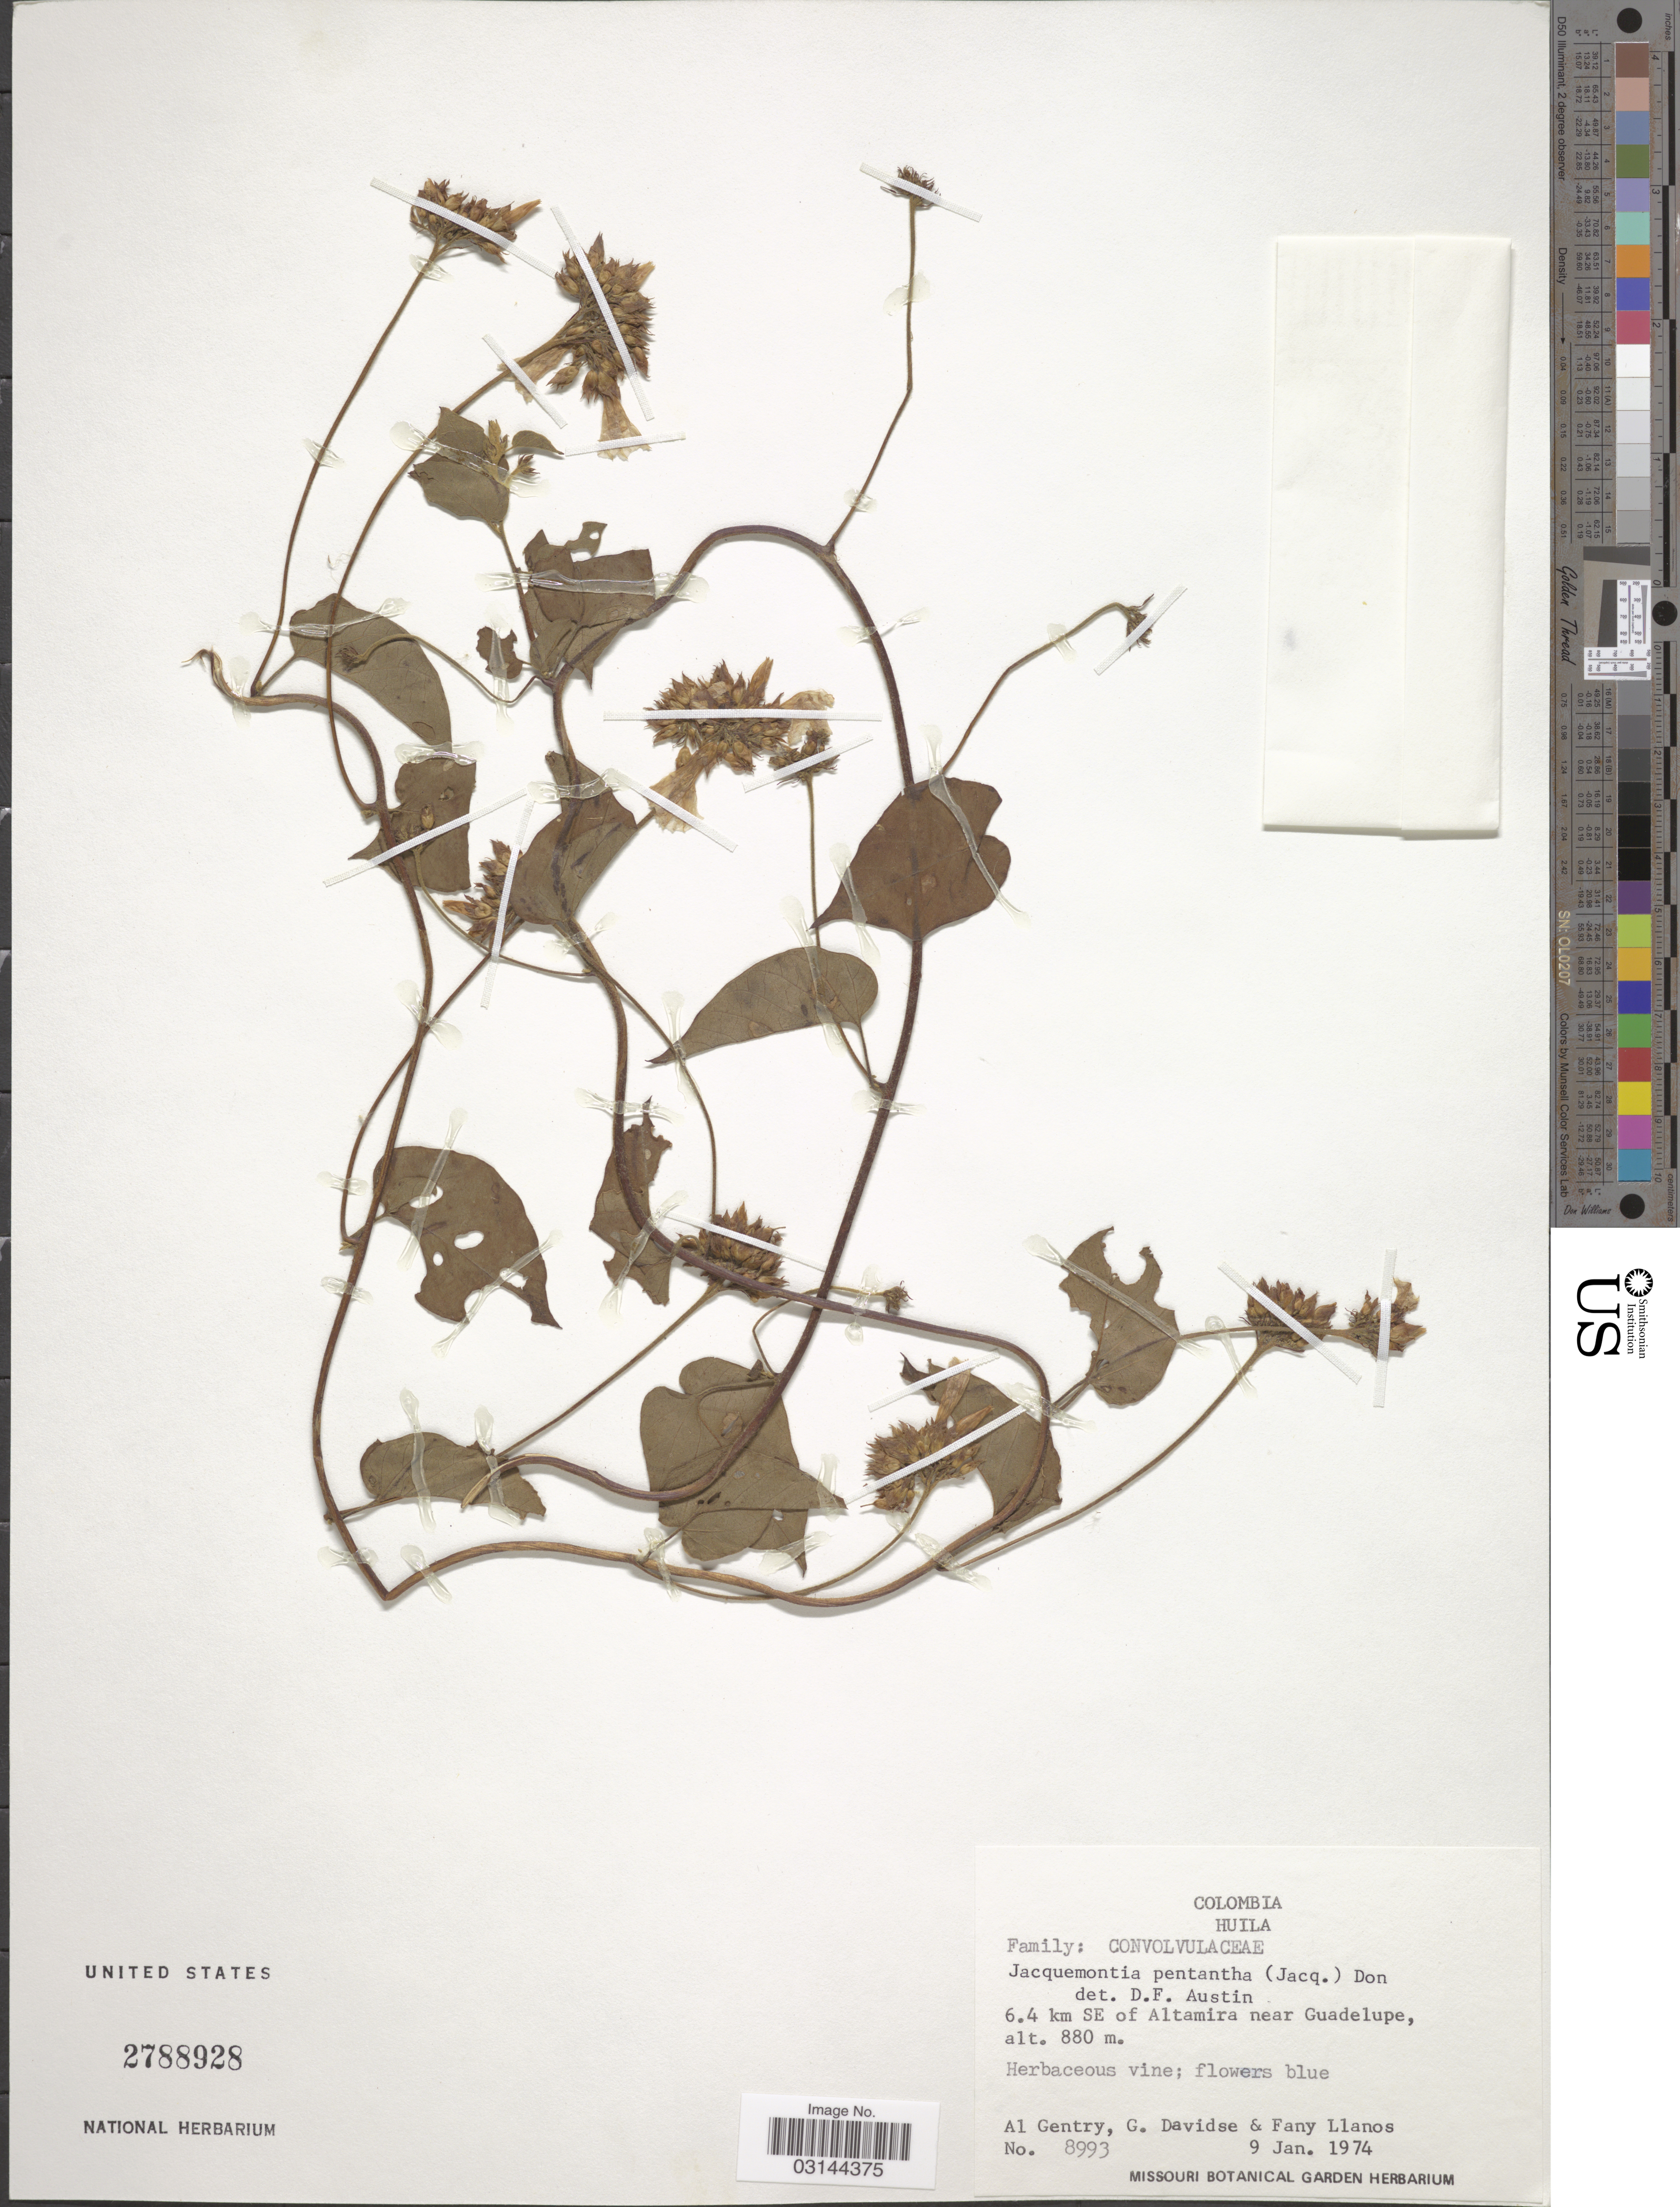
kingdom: Plantae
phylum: Tracheophyta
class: Magnoliopsida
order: Solanales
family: Convolvulaceae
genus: Jacquemontia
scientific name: Jacquemontia pentanthos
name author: (Jacq.) G. Don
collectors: A. H. Gentry, G. Davidse & F. Llanos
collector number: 8993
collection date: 1974-01-09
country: Colombia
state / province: Huila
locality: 6.4 km SE of Altamira near Guadelupe.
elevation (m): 880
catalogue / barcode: US 2788928